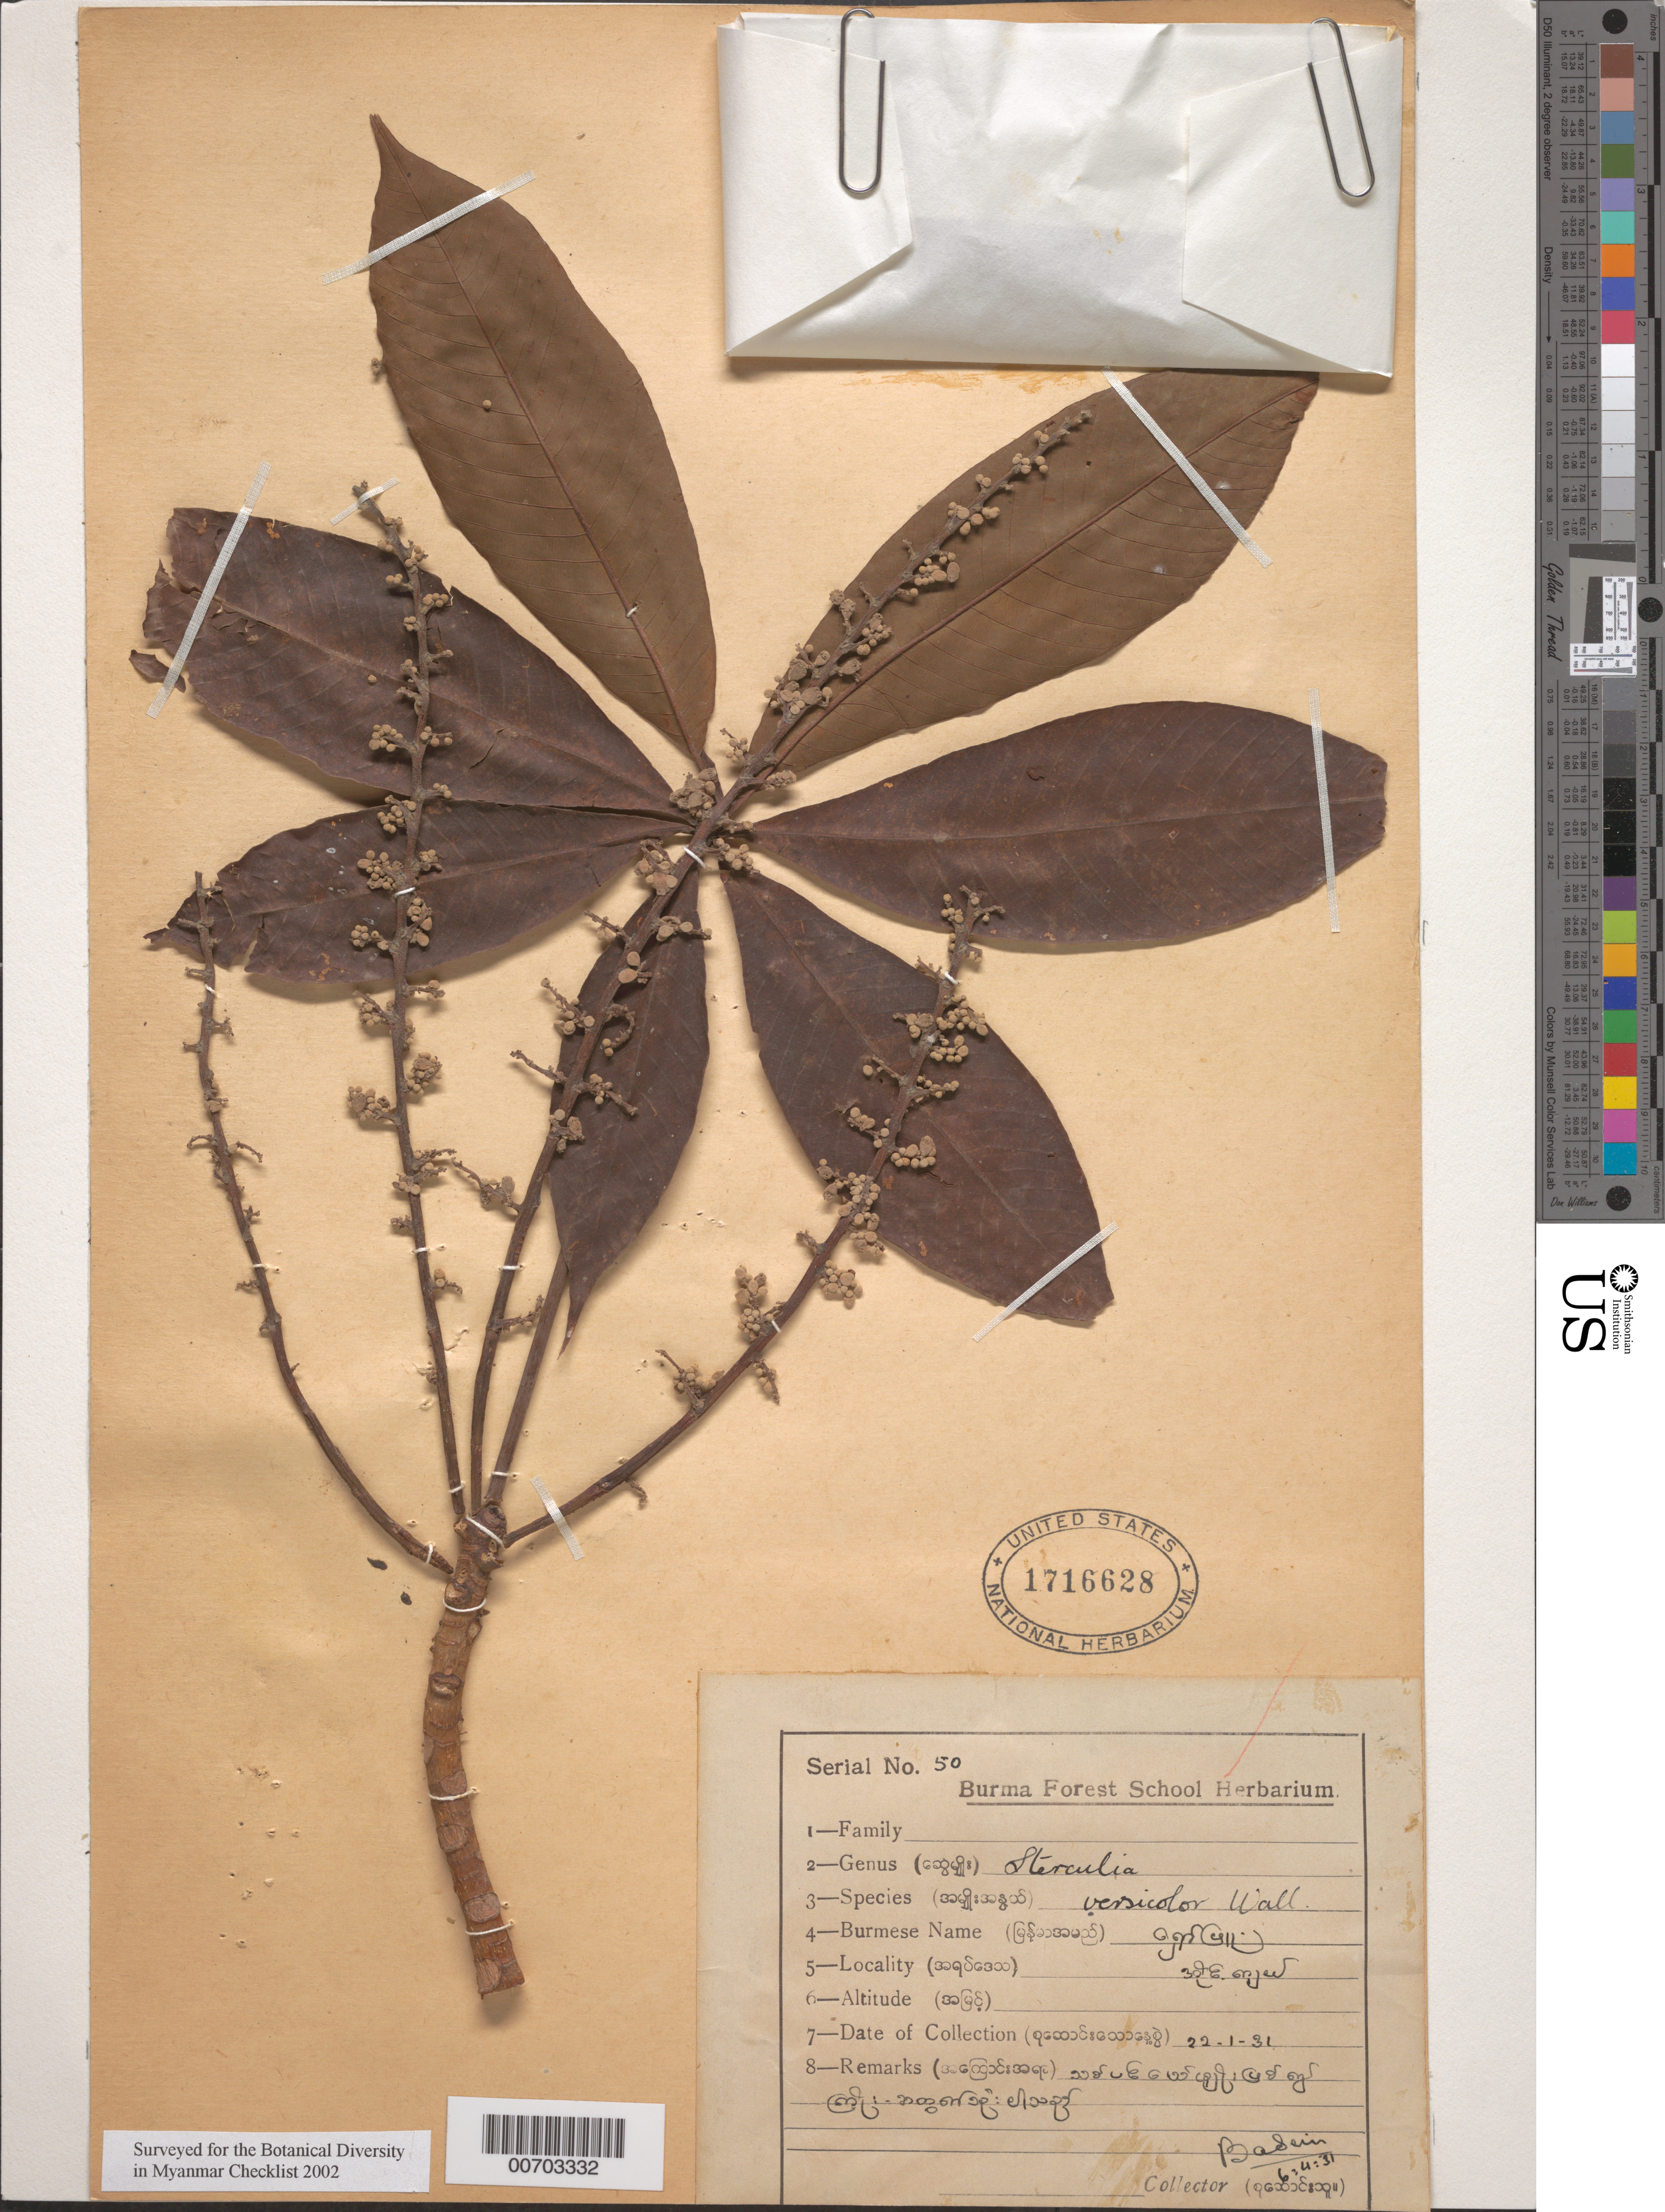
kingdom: Plantae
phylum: Tracheophyta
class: Magnoliopsida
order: Malvales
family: Malvaceae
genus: Sterculia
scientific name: Sterculia versicolor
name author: Wall.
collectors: Burma Forest School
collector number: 50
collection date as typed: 22 Jan 1931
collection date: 1931-01-22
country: Myanmar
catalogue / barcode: US 1716628